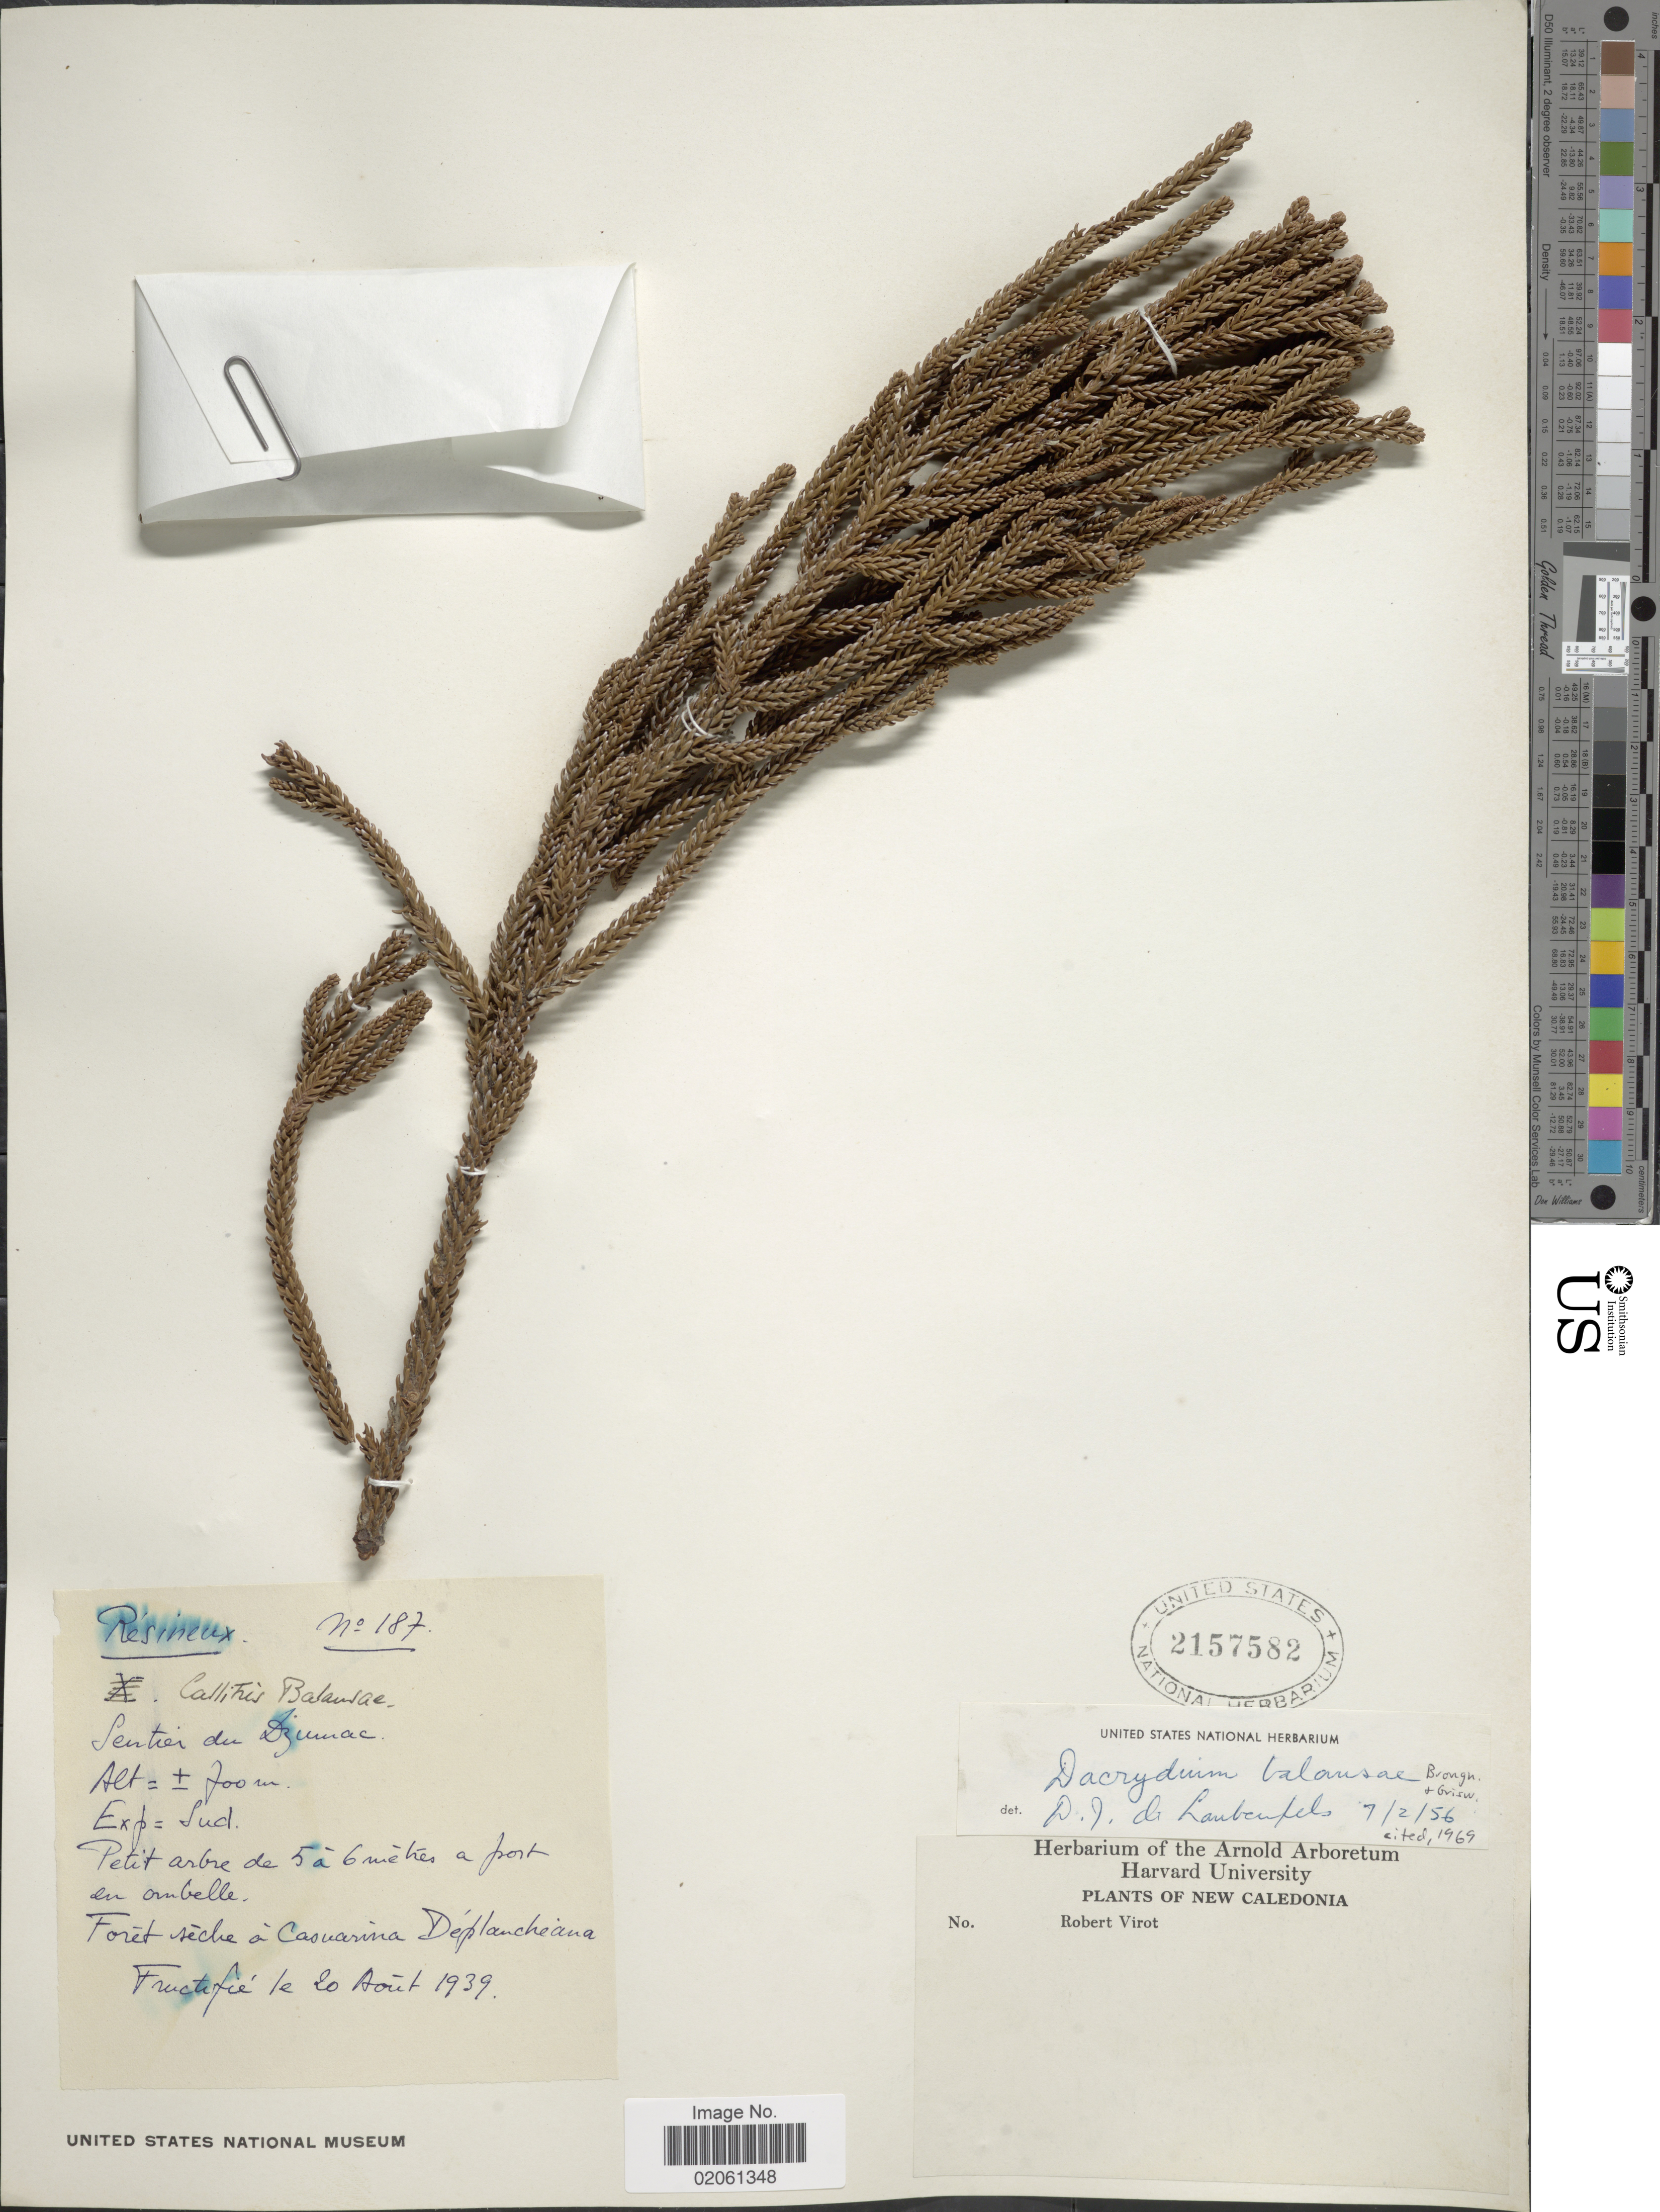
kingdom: Plantae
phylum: Tracheophyta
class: Pinopsida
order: Pinales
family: Podocarpaceae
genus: Dacrydium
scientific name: Dacrydium balansae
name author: Brongn. & Gris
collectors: R. Virot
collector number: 187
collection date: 1939-08-20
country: New Caledonia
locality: Sentier du Djumac. Exp= Sud.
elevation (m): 700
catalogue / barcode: US 2157582